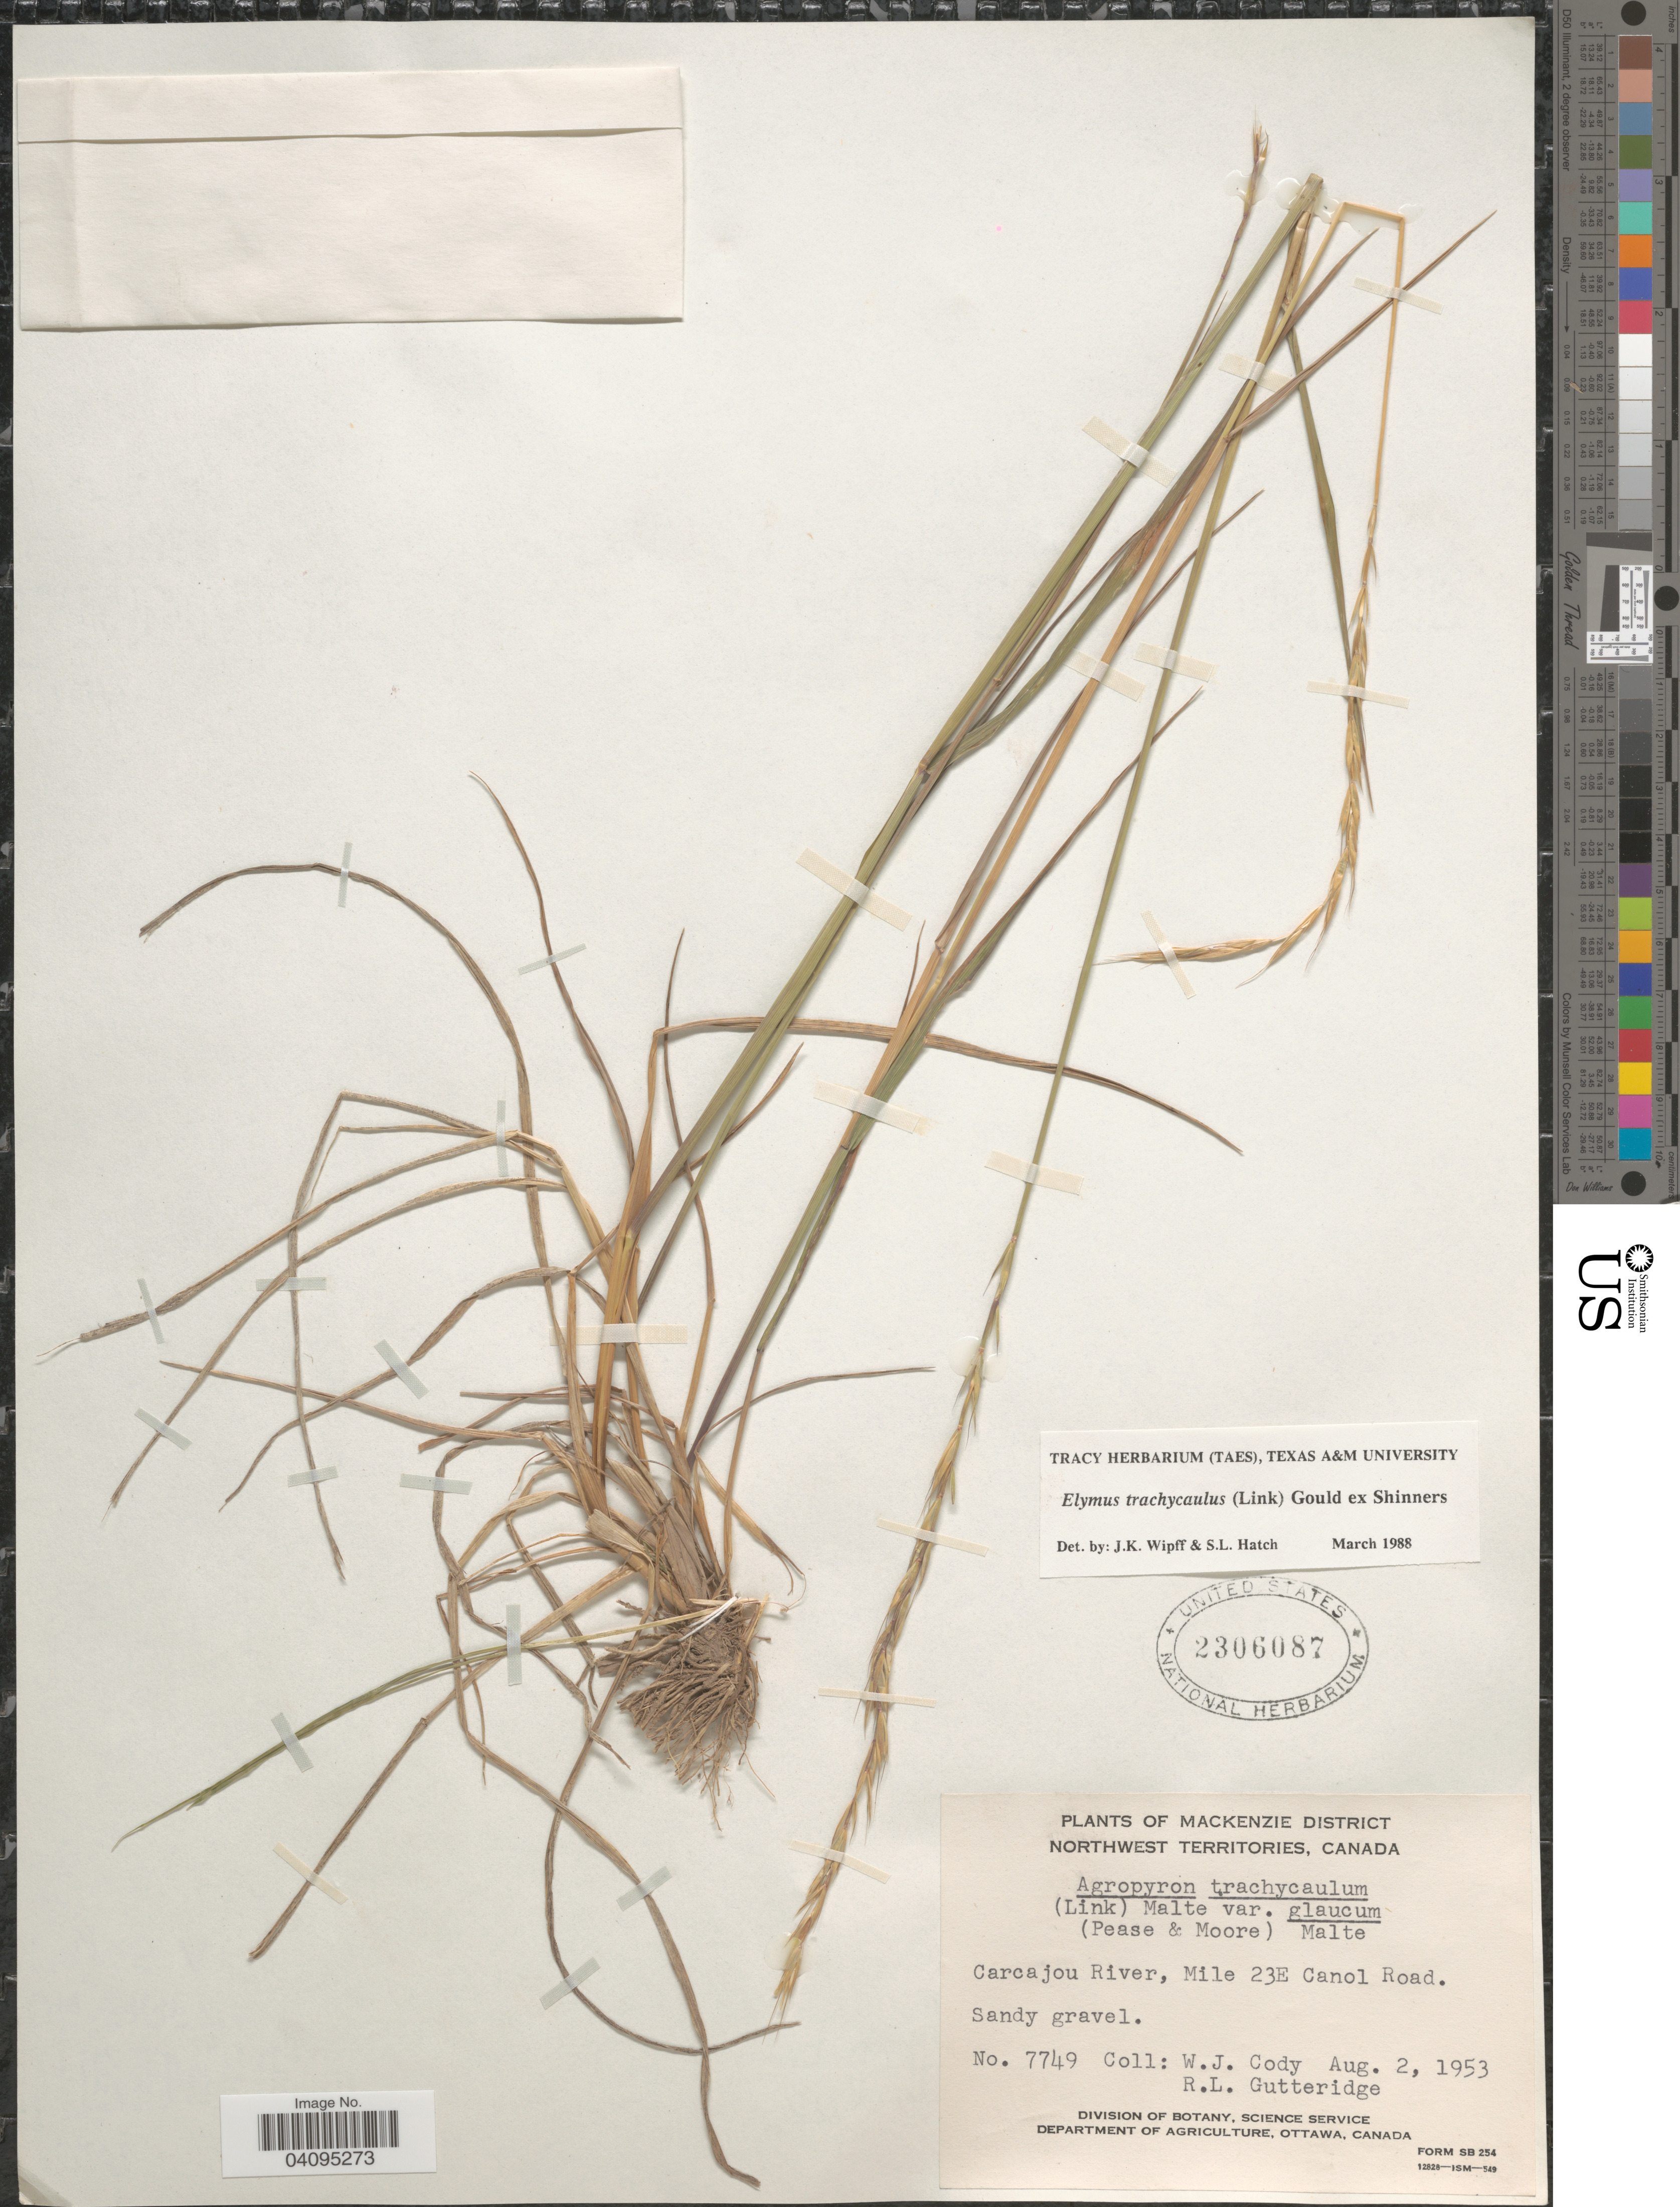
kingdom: Plantae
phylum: Tracheophyta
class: Liliopsida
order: Poales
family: Poaceae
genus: Elymus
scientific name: Elymus trachycaulus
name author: (Link) Gould ex Shinners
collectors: W. Cody & R. Gutteridge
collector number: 7749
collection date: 1953-08-02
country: Canada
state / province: Northwest Territories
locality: Mackenzie District. Carcajou River, Mile 23E Canol Road.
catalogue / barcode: US 2306087